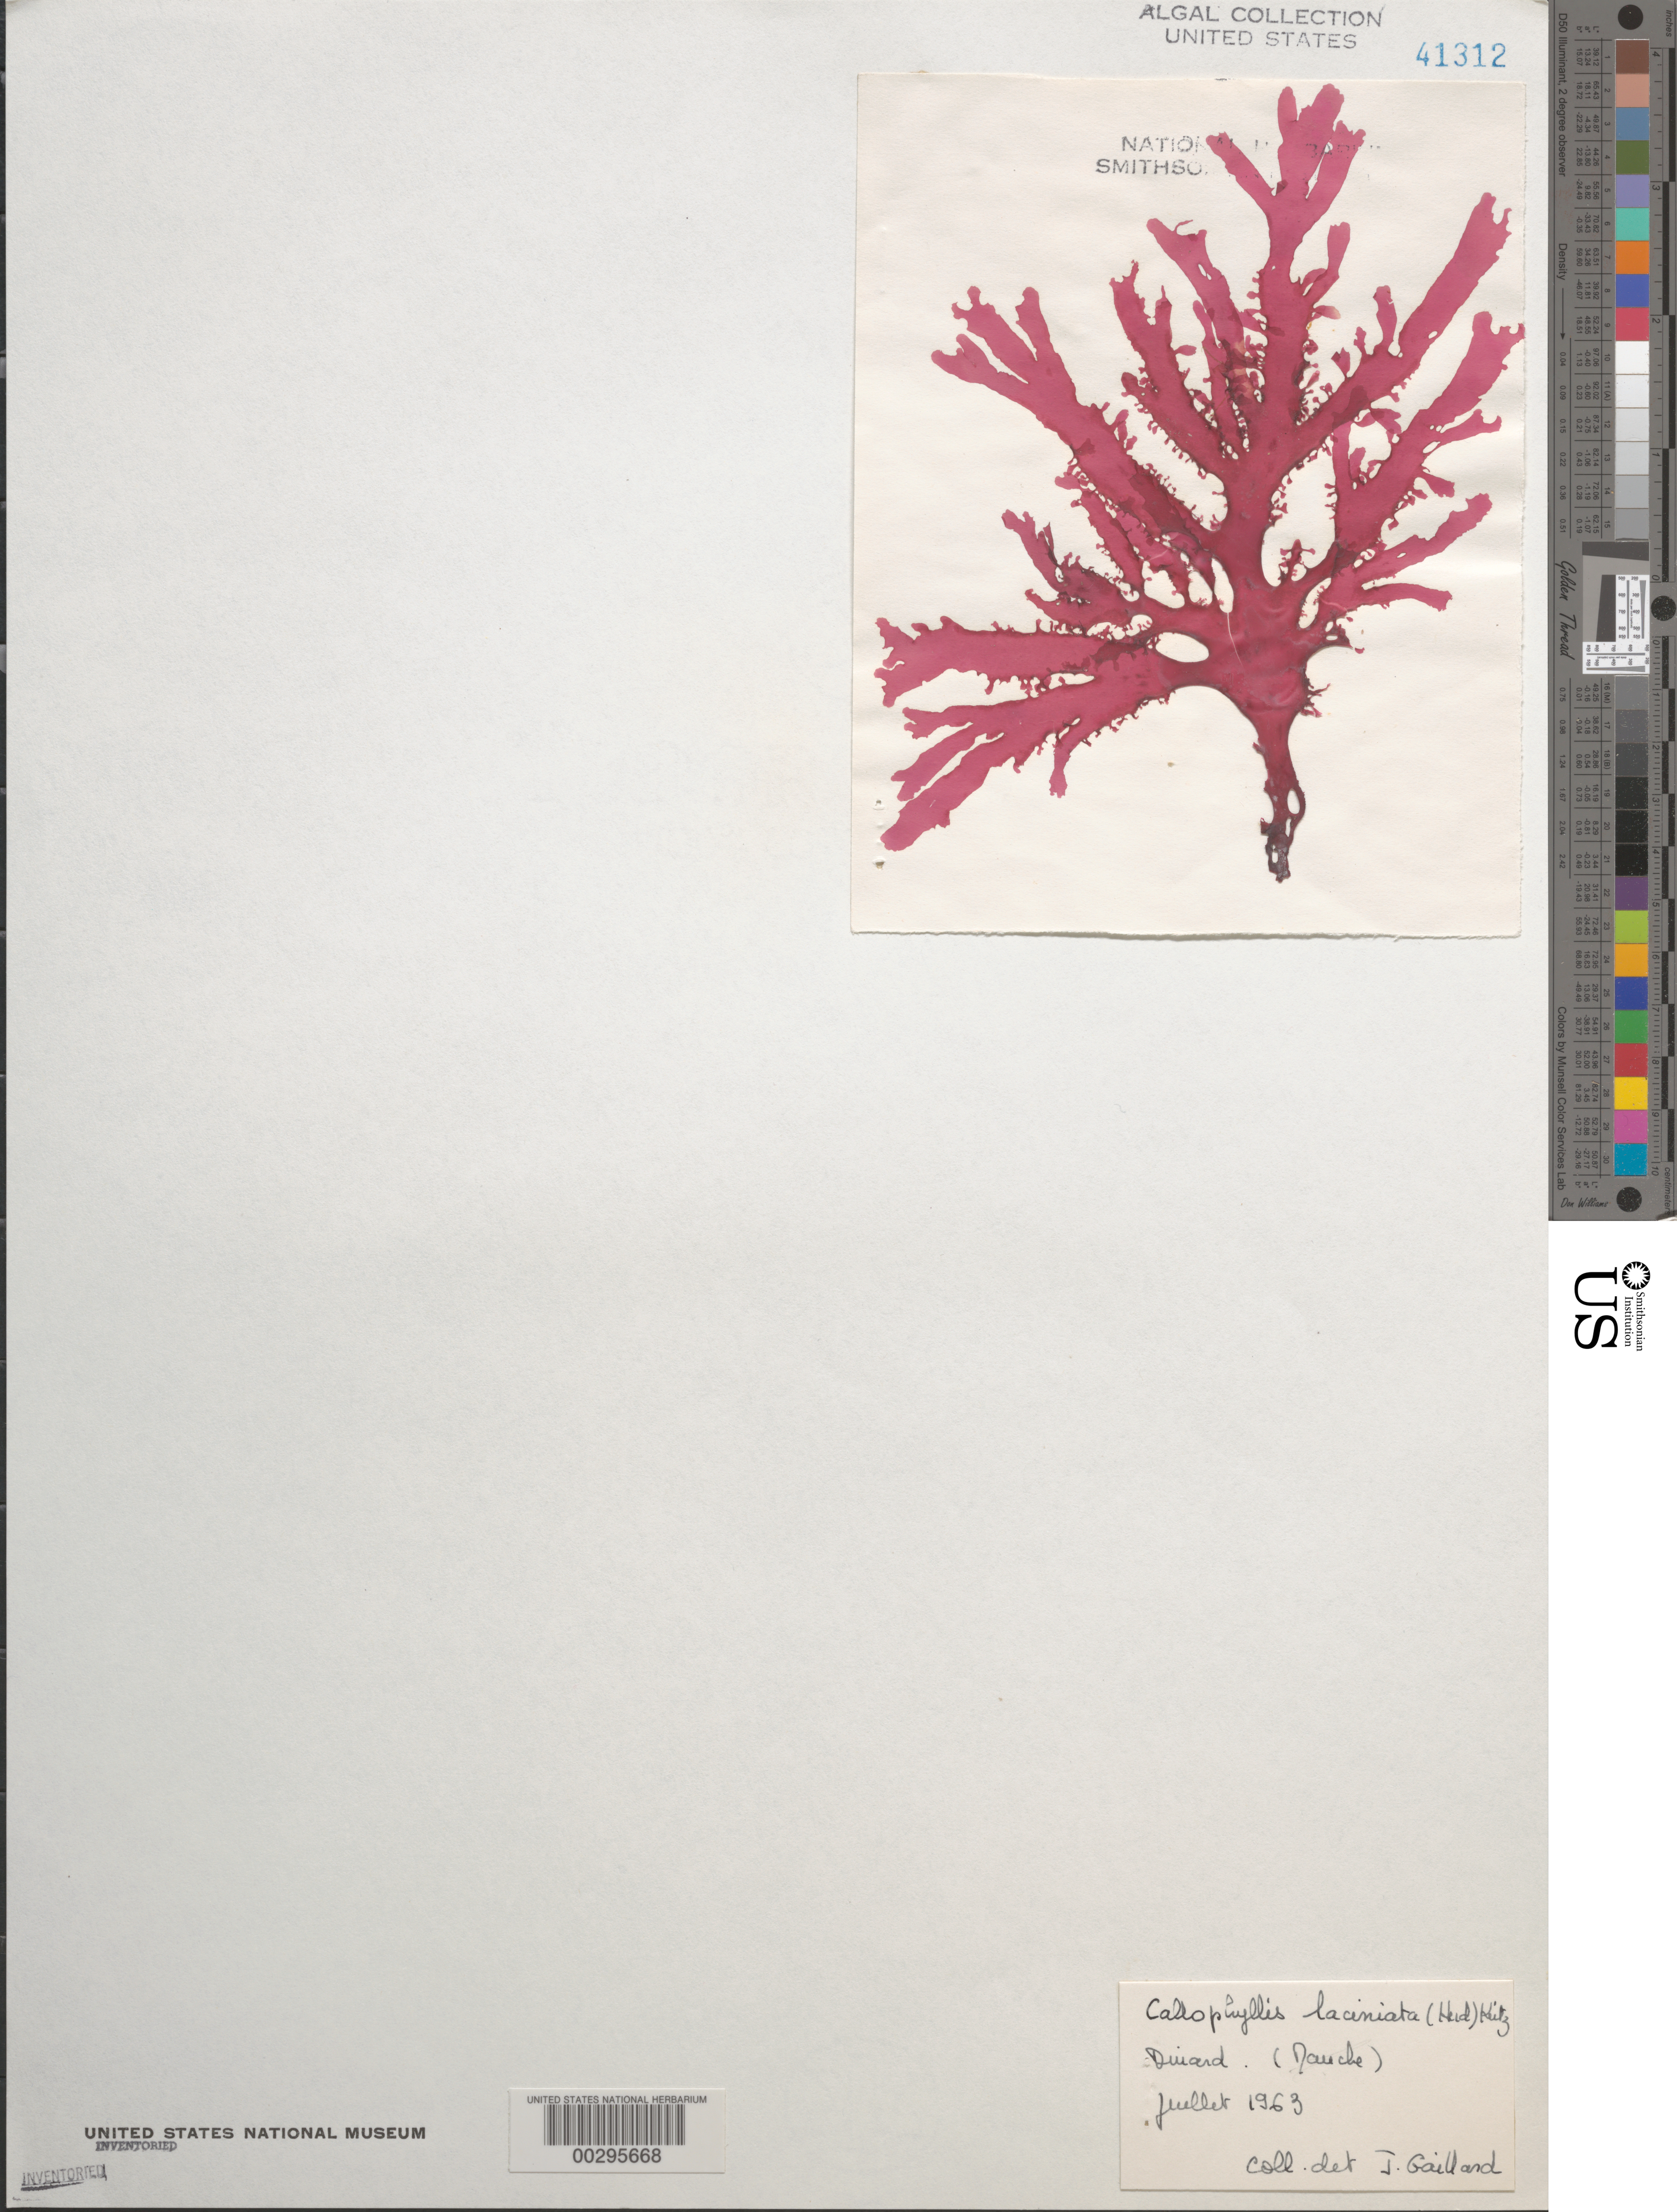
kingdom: Plantae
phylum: Rhodophyta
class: Florideophyceae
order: Gigartinales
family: Kallymeniaceae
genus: Metacallophyllis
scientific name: Metacallophyllis laciniata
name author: (Hudson) Vergés & L. Le Gall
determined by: Algae name updating Project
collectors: J. Gaillard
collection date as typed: Jul 1963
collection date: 1963-07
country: France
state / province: Bretagne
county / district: Ille-et-Vilaine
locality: Dinard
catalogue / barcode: US 41312